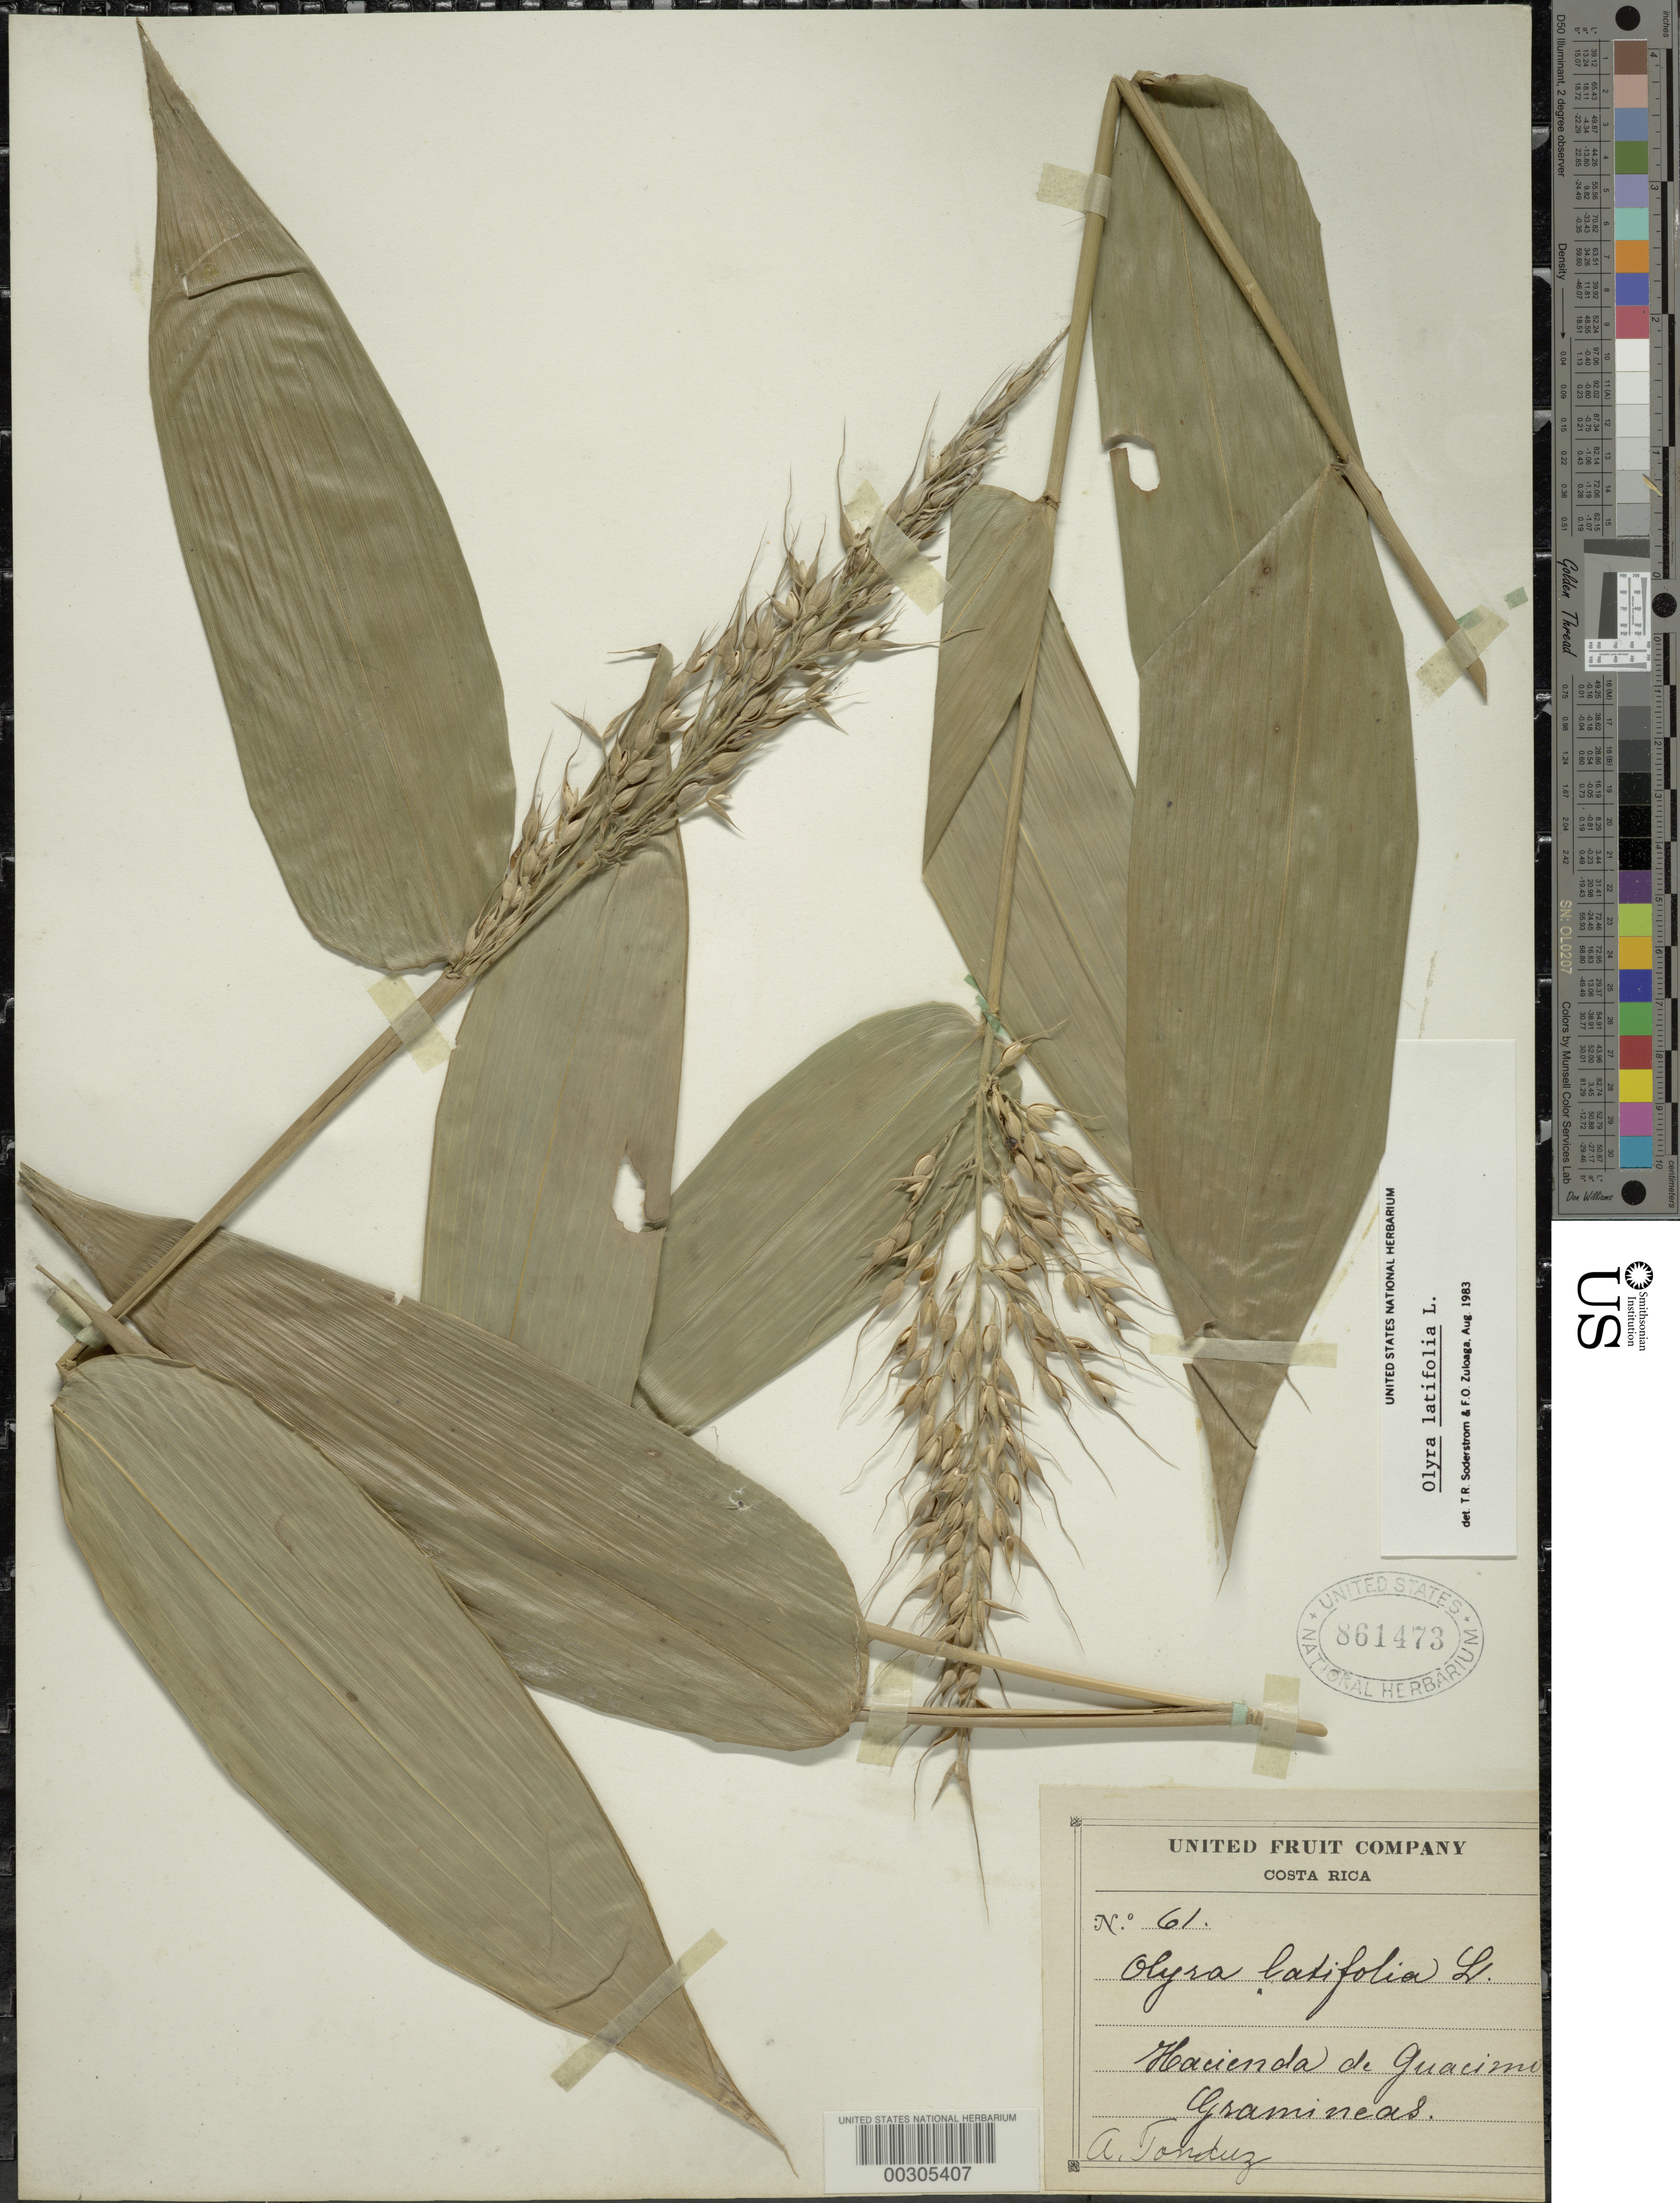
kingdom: Plantae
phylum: Tracheophyta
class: Liliopsida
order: Poales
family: Poaceae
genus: Olyra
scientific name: Olyra latifolia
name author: L.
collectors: A. Tonduz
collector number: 61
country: Costa Rica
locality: Hacienda de Guacima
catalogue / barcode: US 861473